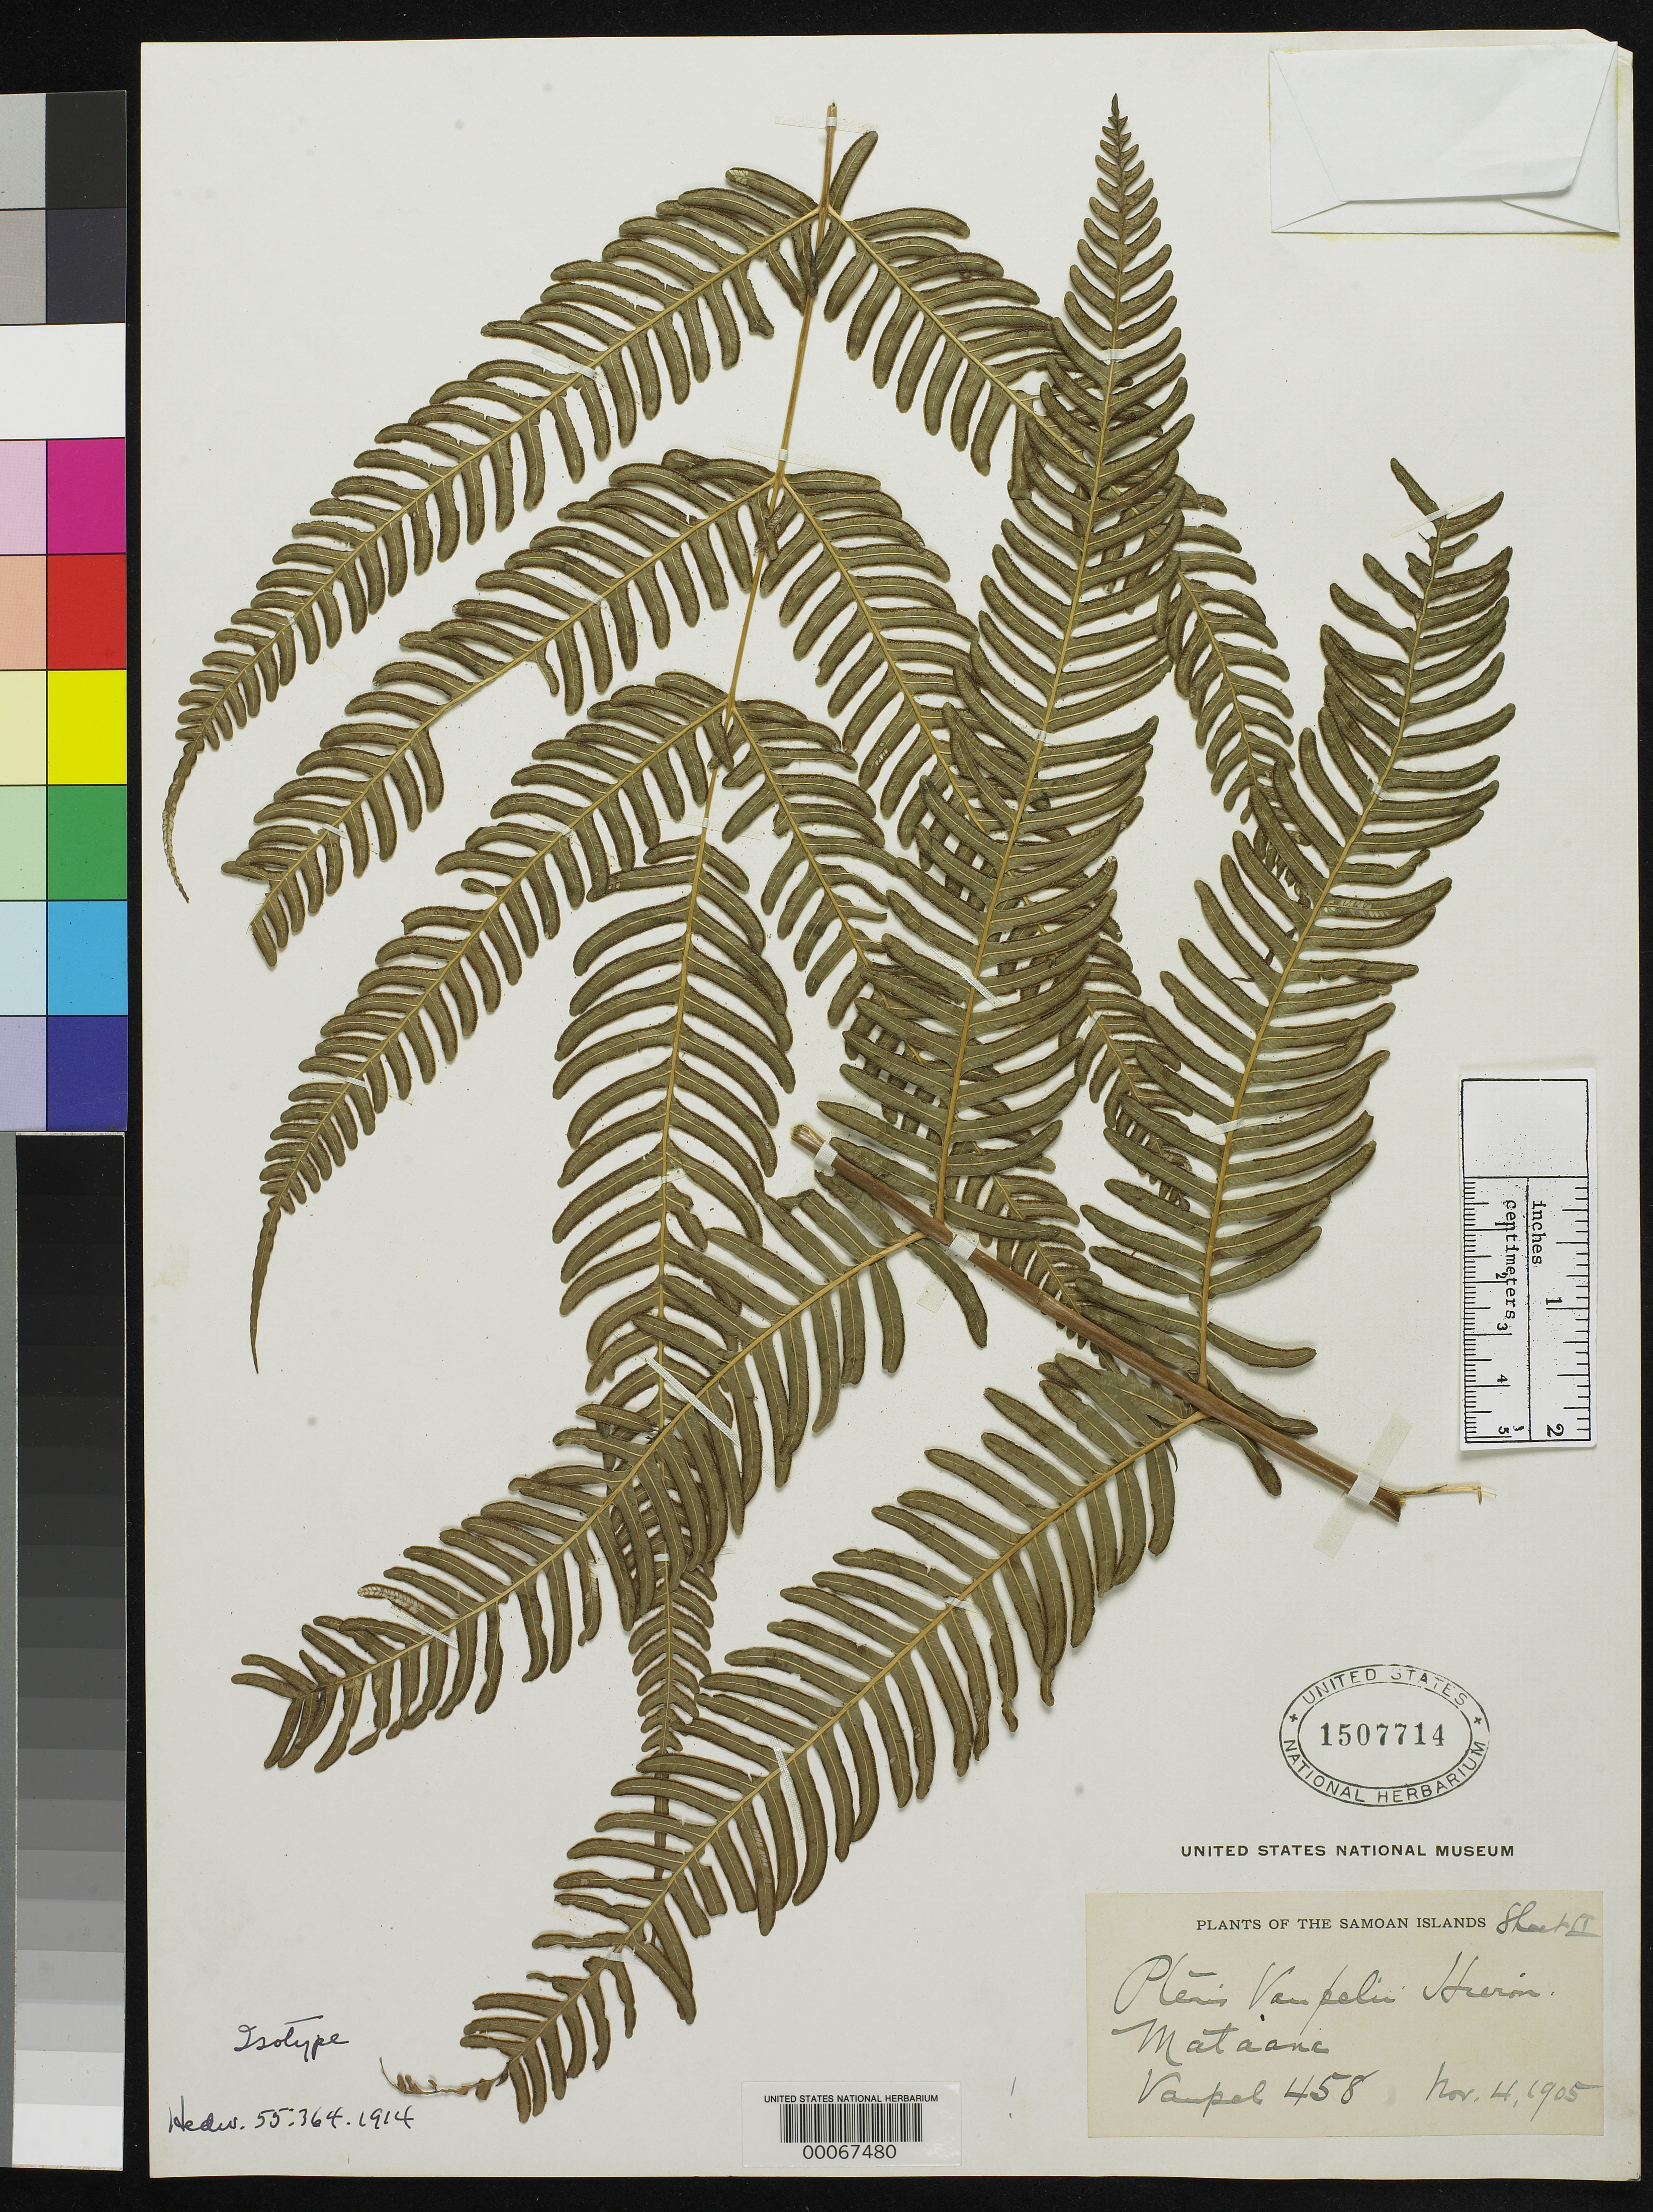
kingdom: Plantae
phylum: Tracheophyta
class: Polypodiopsida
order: Polypodiales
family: Pteridaceae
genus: Pteris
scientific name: Pteris vaupelii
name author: Hieron.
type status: Type Collection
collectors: F. Vaupel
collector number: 458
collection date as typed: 04 Nov 1905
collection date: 1905-11-04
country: Samoa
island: Savaii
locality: Mataanc [Mataana?]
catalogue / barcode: US 1507714